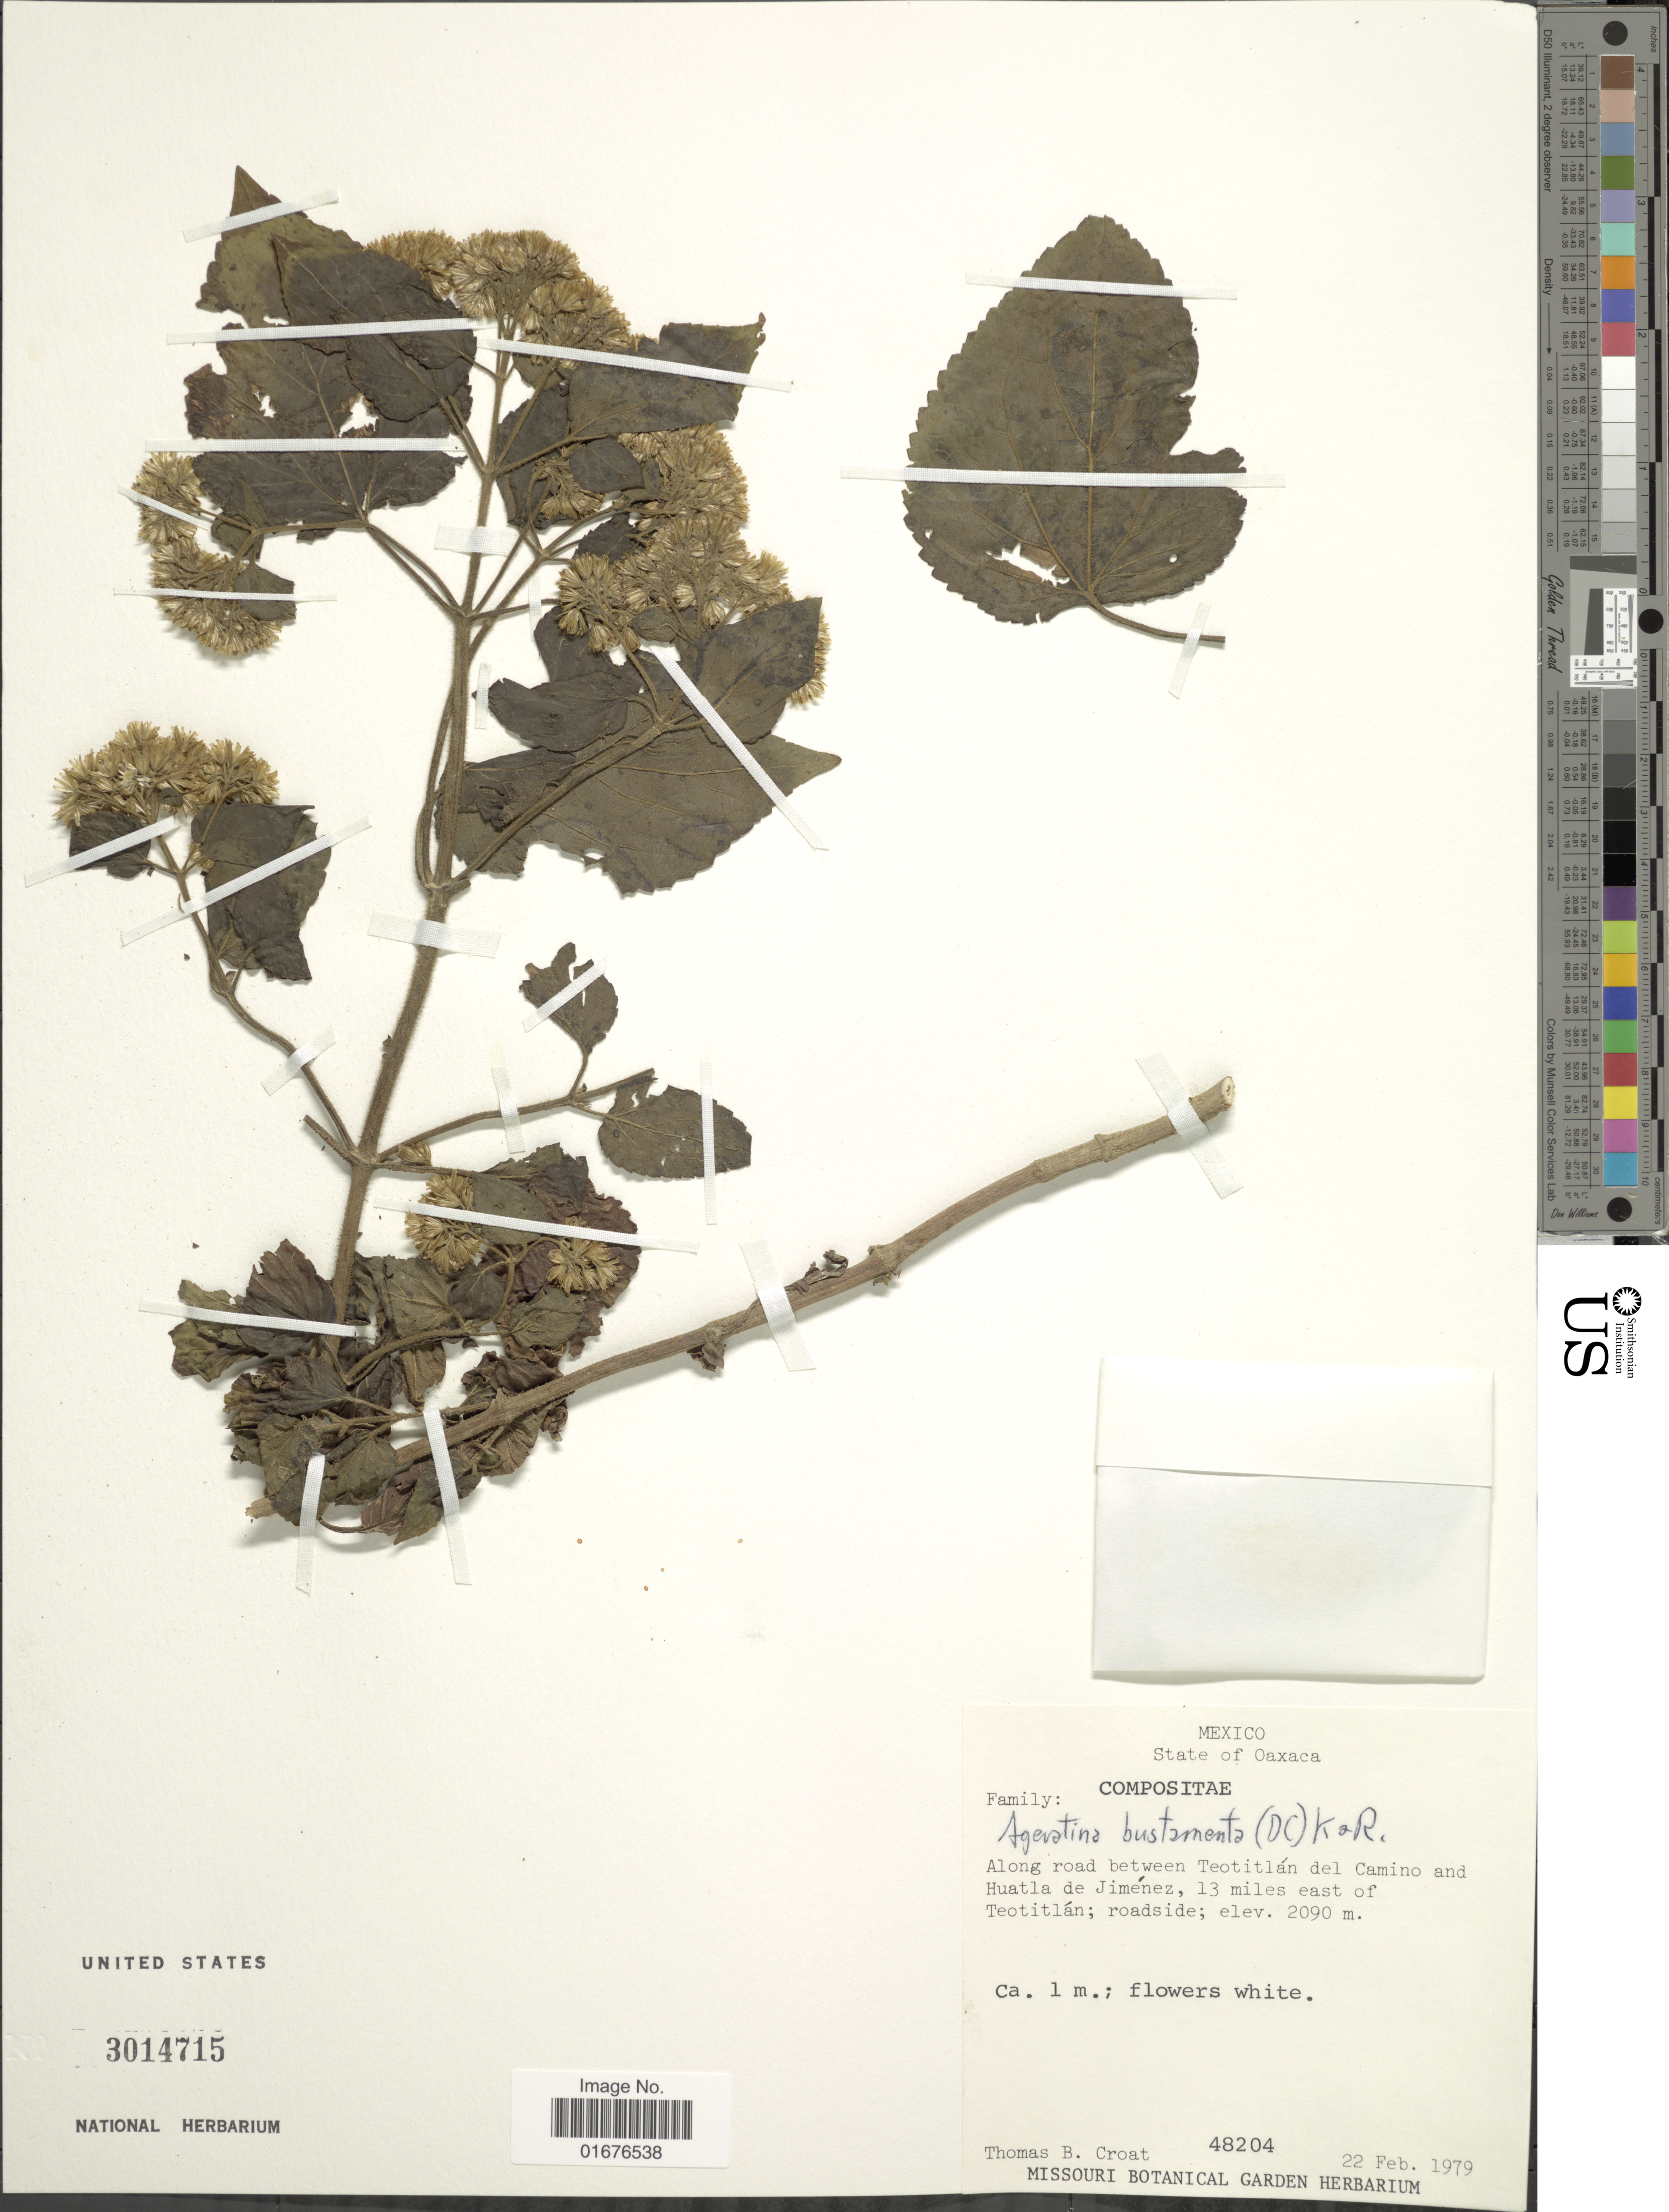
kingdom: Plantae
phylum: Tracheophyta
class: Magnoliopsida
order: Asterales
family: Asteraceae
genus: Ageratina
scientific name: Ageratina pichinchensis var. bustamenta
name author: (DC.) R.M. King & H. Rob.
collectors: T. B. Croat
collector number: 48204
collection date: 1979-02-22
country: Mexico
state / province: Oaxaca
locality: Along road between Teotitlán del Camino and Huatla de Jiménez, 13 miles east of Teotitlán; roadside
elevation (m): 2090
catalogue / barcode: US 3014715